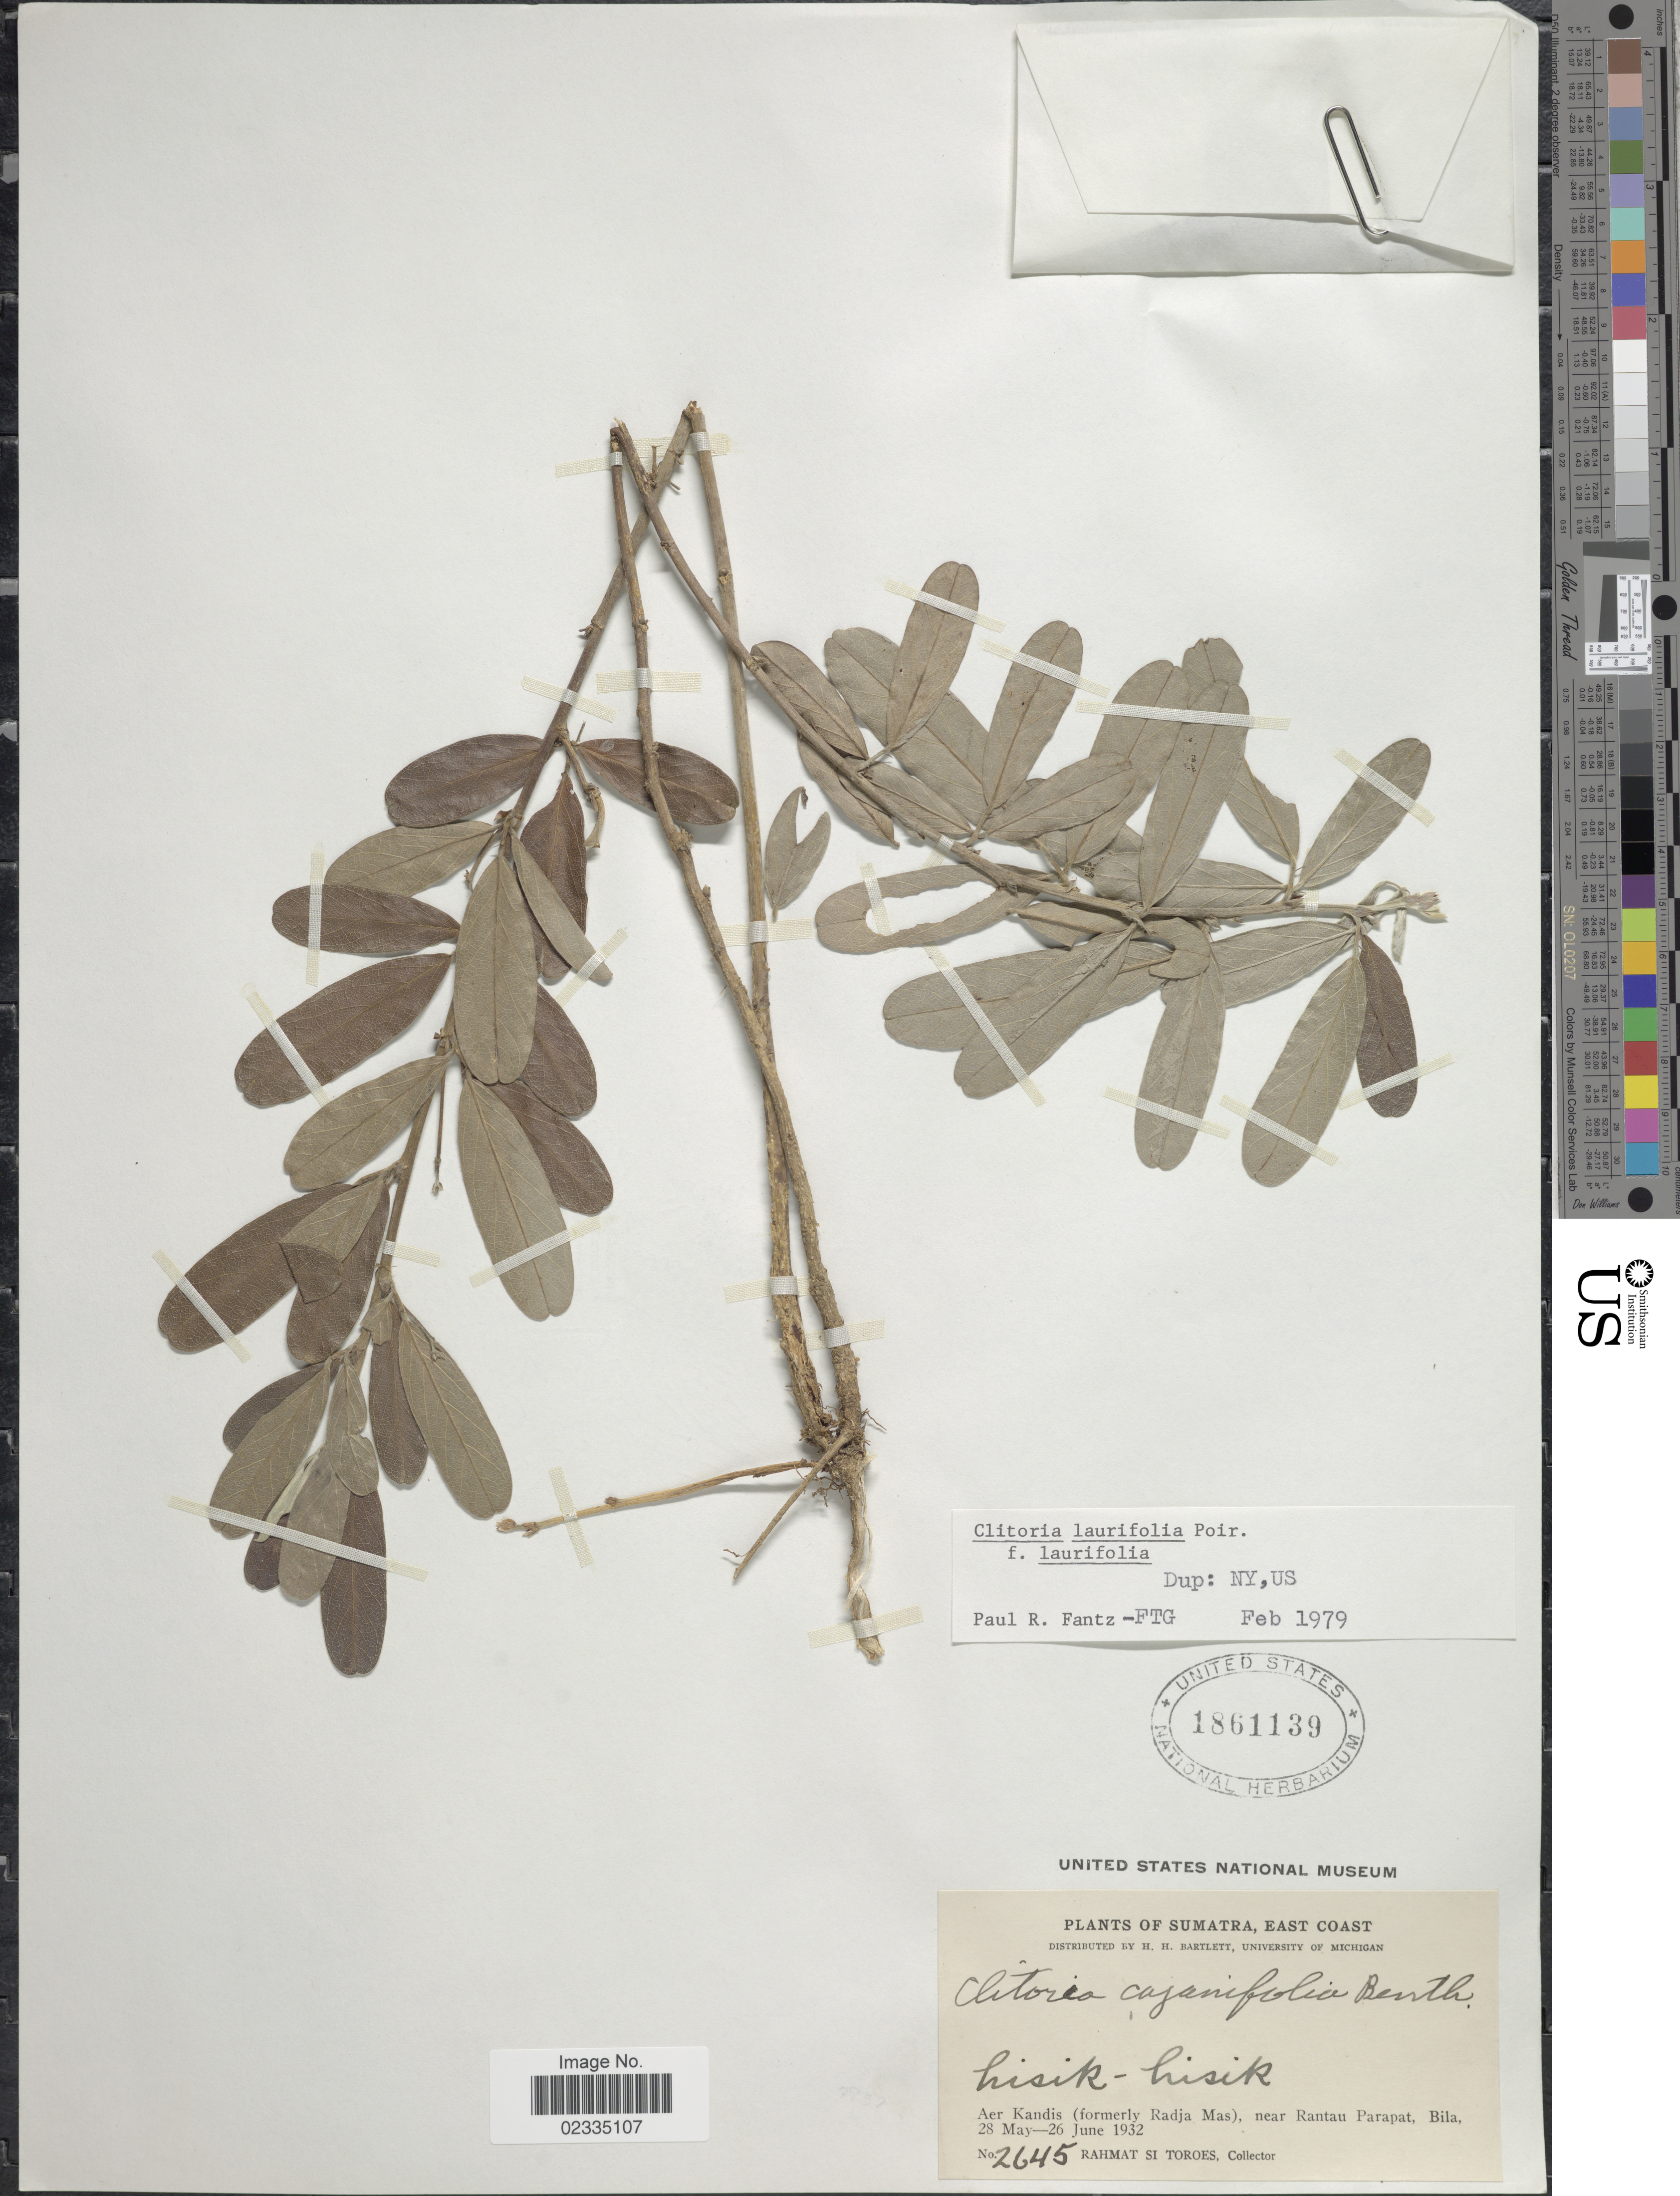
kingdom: Plantae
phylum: Tracheophyta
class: Magnoliopsida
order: Fabales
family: Fabaceae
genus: Clitoria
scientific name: Clitoria laurifolia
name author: Poir.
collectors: Rahmat Si Boeea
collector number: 2645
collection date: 1932-05-28/1932-06-26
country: Indonesia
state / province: Sumatra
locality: East Coast, Lisik-Lisik, Aer Kandis (formerly Radja Mas), near Rantau Parapat, Bila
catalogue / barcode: US 1861139